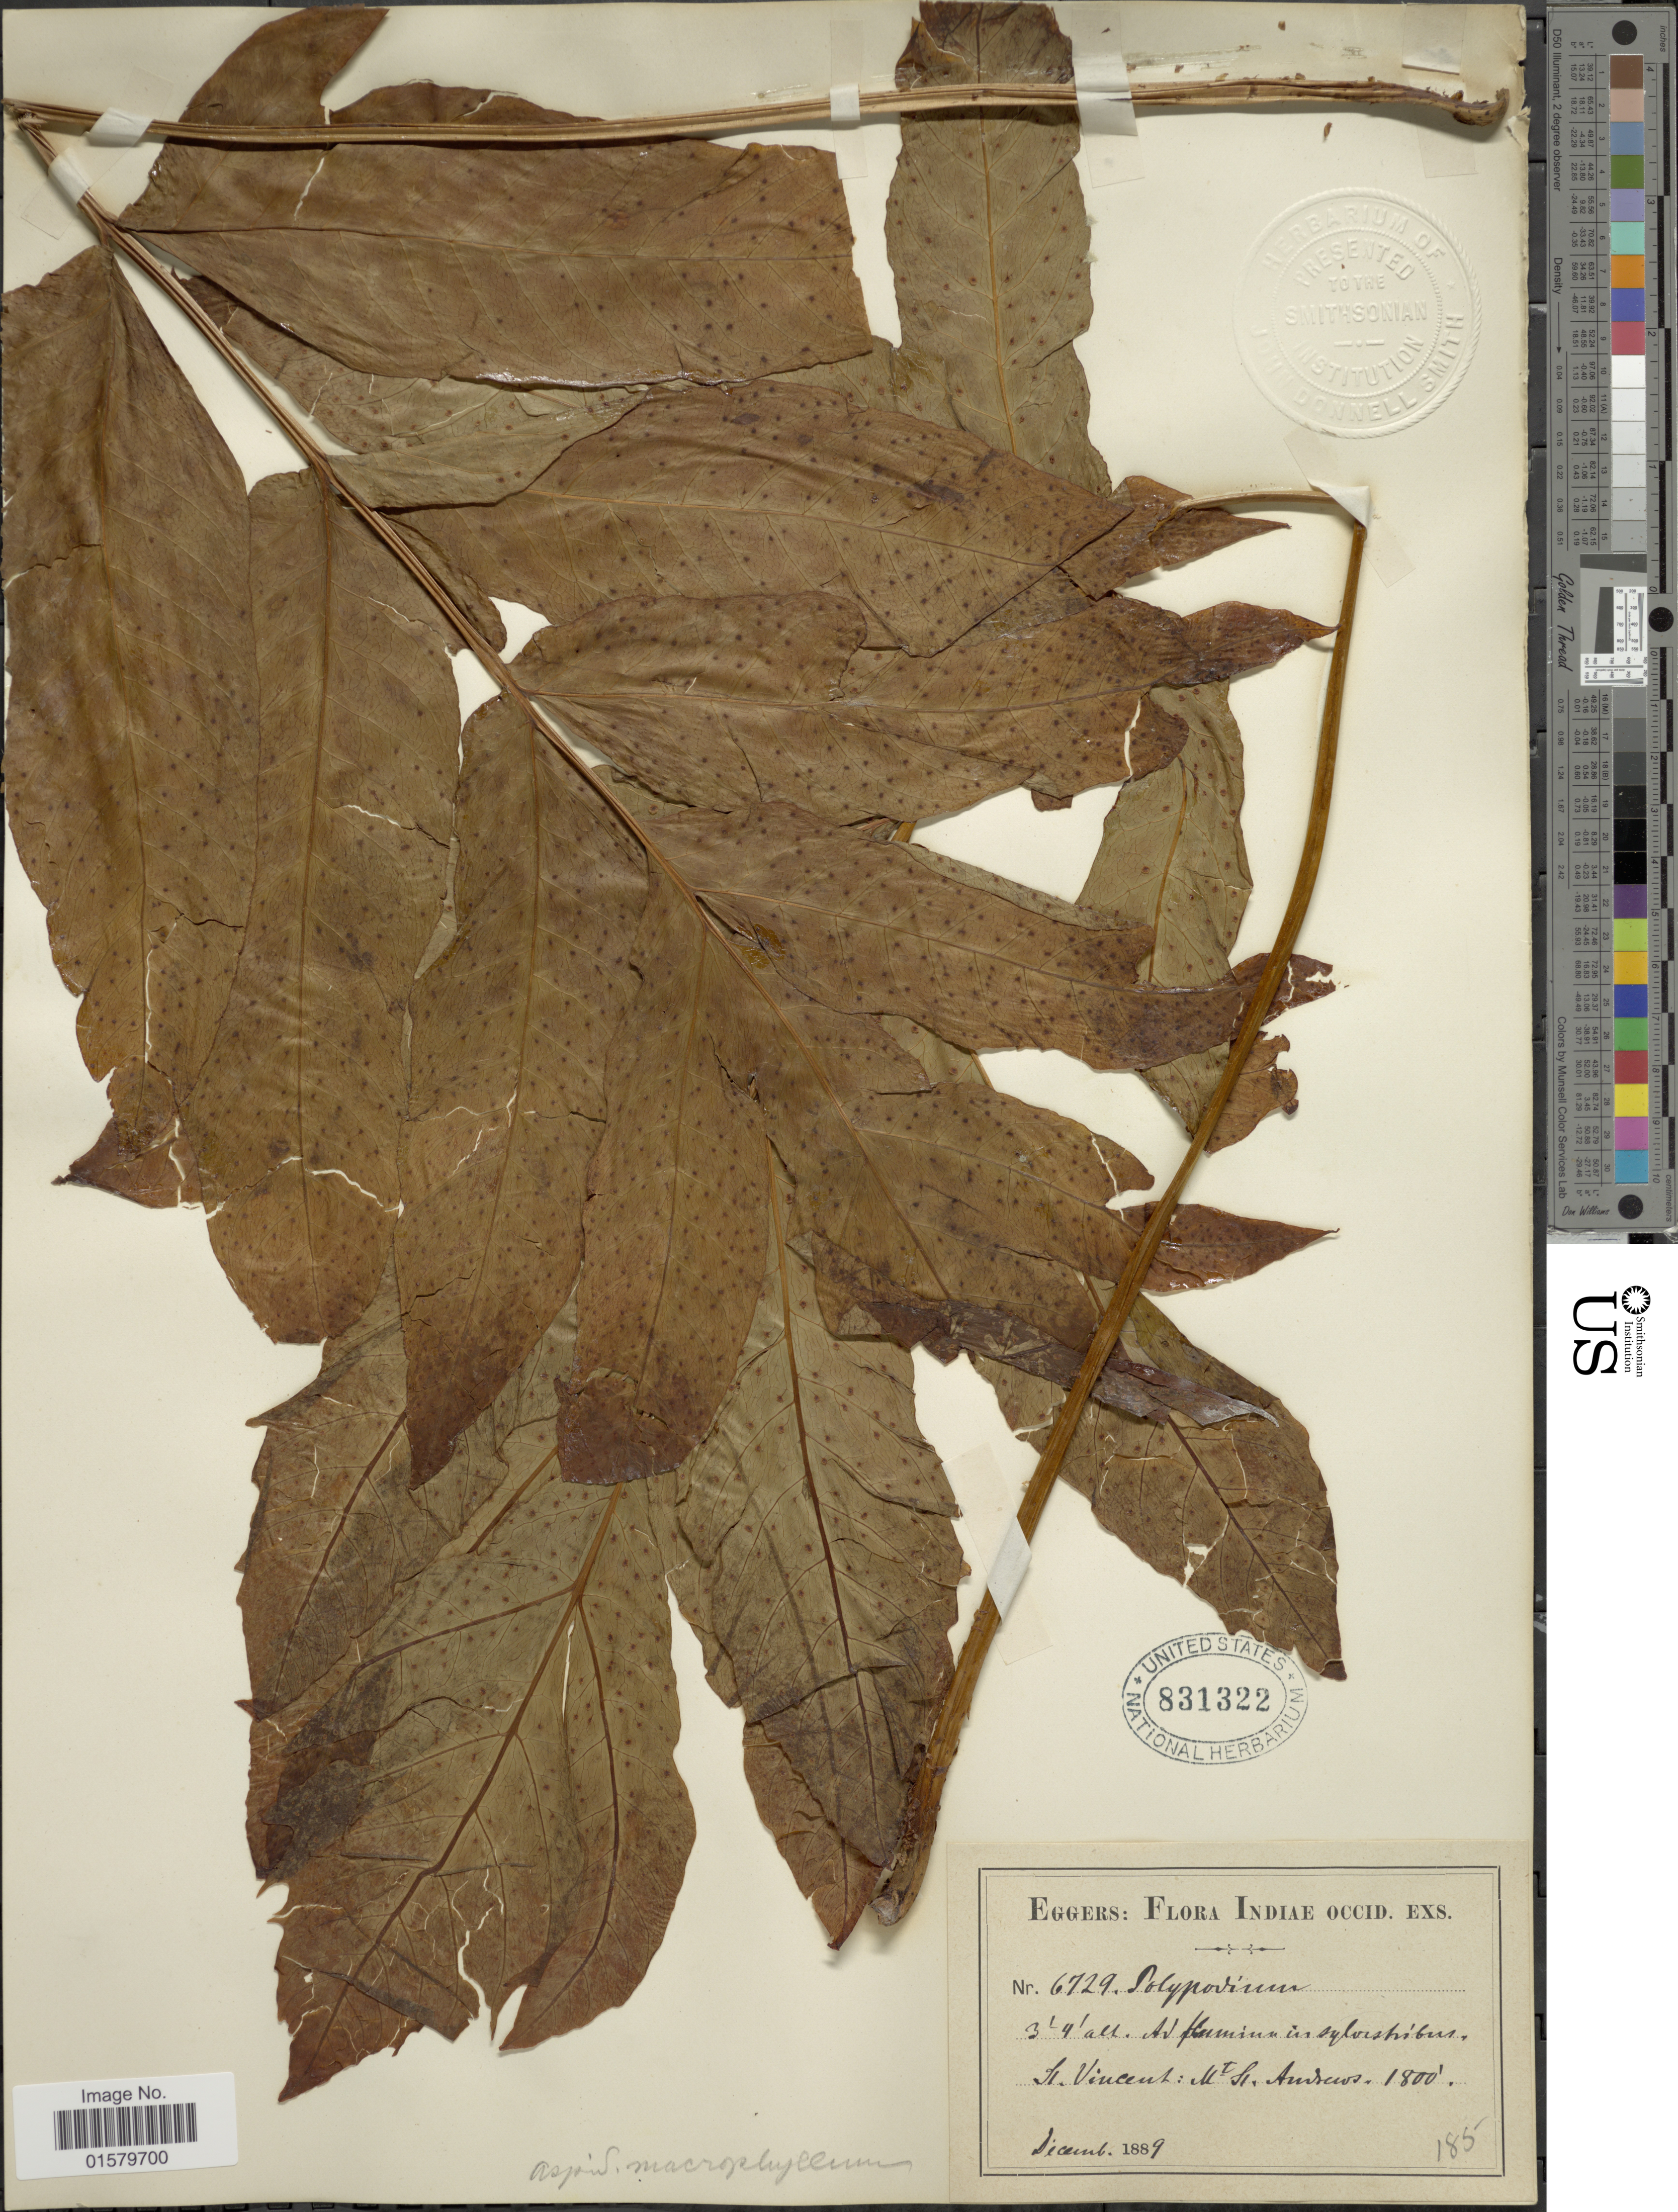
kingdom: Plantae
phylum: Tracheophyta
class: Polypodiopsida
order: Polypodiales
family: Tectariaceae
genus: Tectaria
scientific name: Tectaria incisa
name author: Cav.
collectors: -. Eggers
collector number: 6729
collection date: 1889-12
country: St. Vincent - Grenadines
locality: Mt. St. Andrew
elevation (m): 549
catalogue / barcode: US 831322